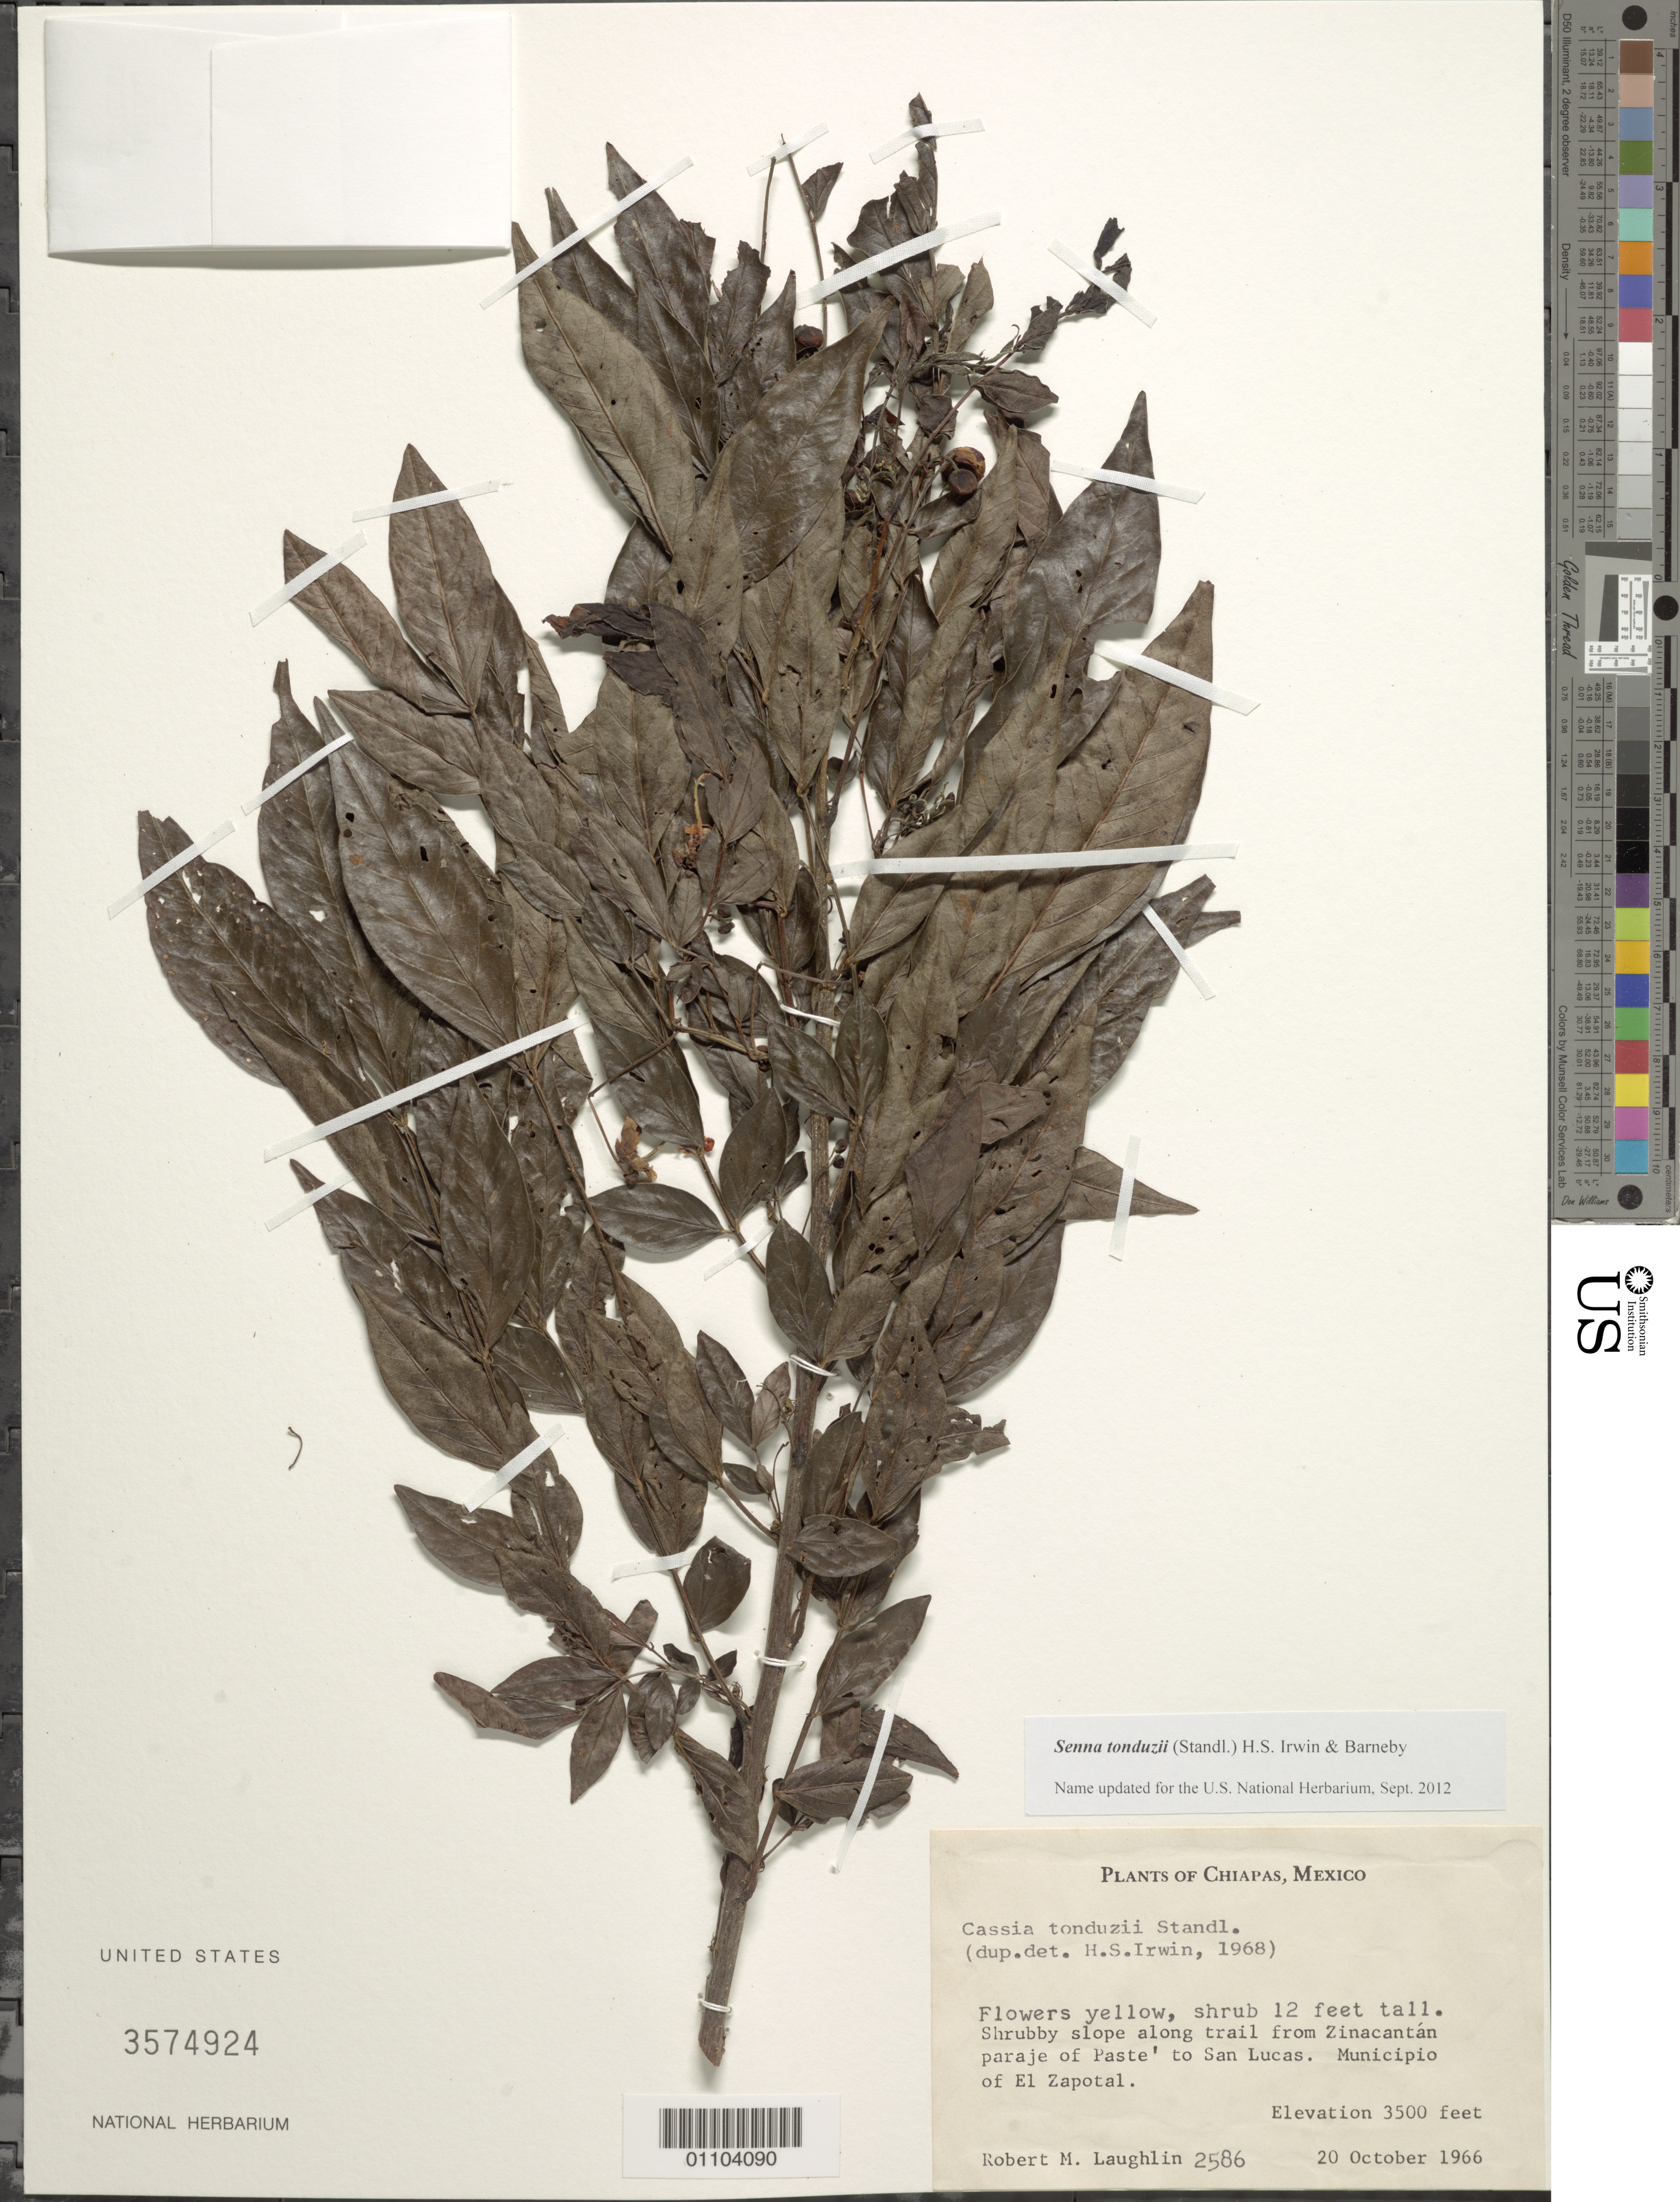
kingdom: Plantae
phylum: Tracheophyta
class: Magnoliopsida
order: Fabales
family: Fabaceae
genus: Senna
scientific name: Senna tonduzii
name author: (Standl.) H.S. Irwin & Barneby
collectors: R. M. Laughlin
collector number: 2586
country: Mexico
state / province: Chiapas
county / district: El Zapotal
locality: Along trail from Zinacantan paraje of Paste' to San Lucas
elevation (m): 3500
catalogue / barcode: US 3574924